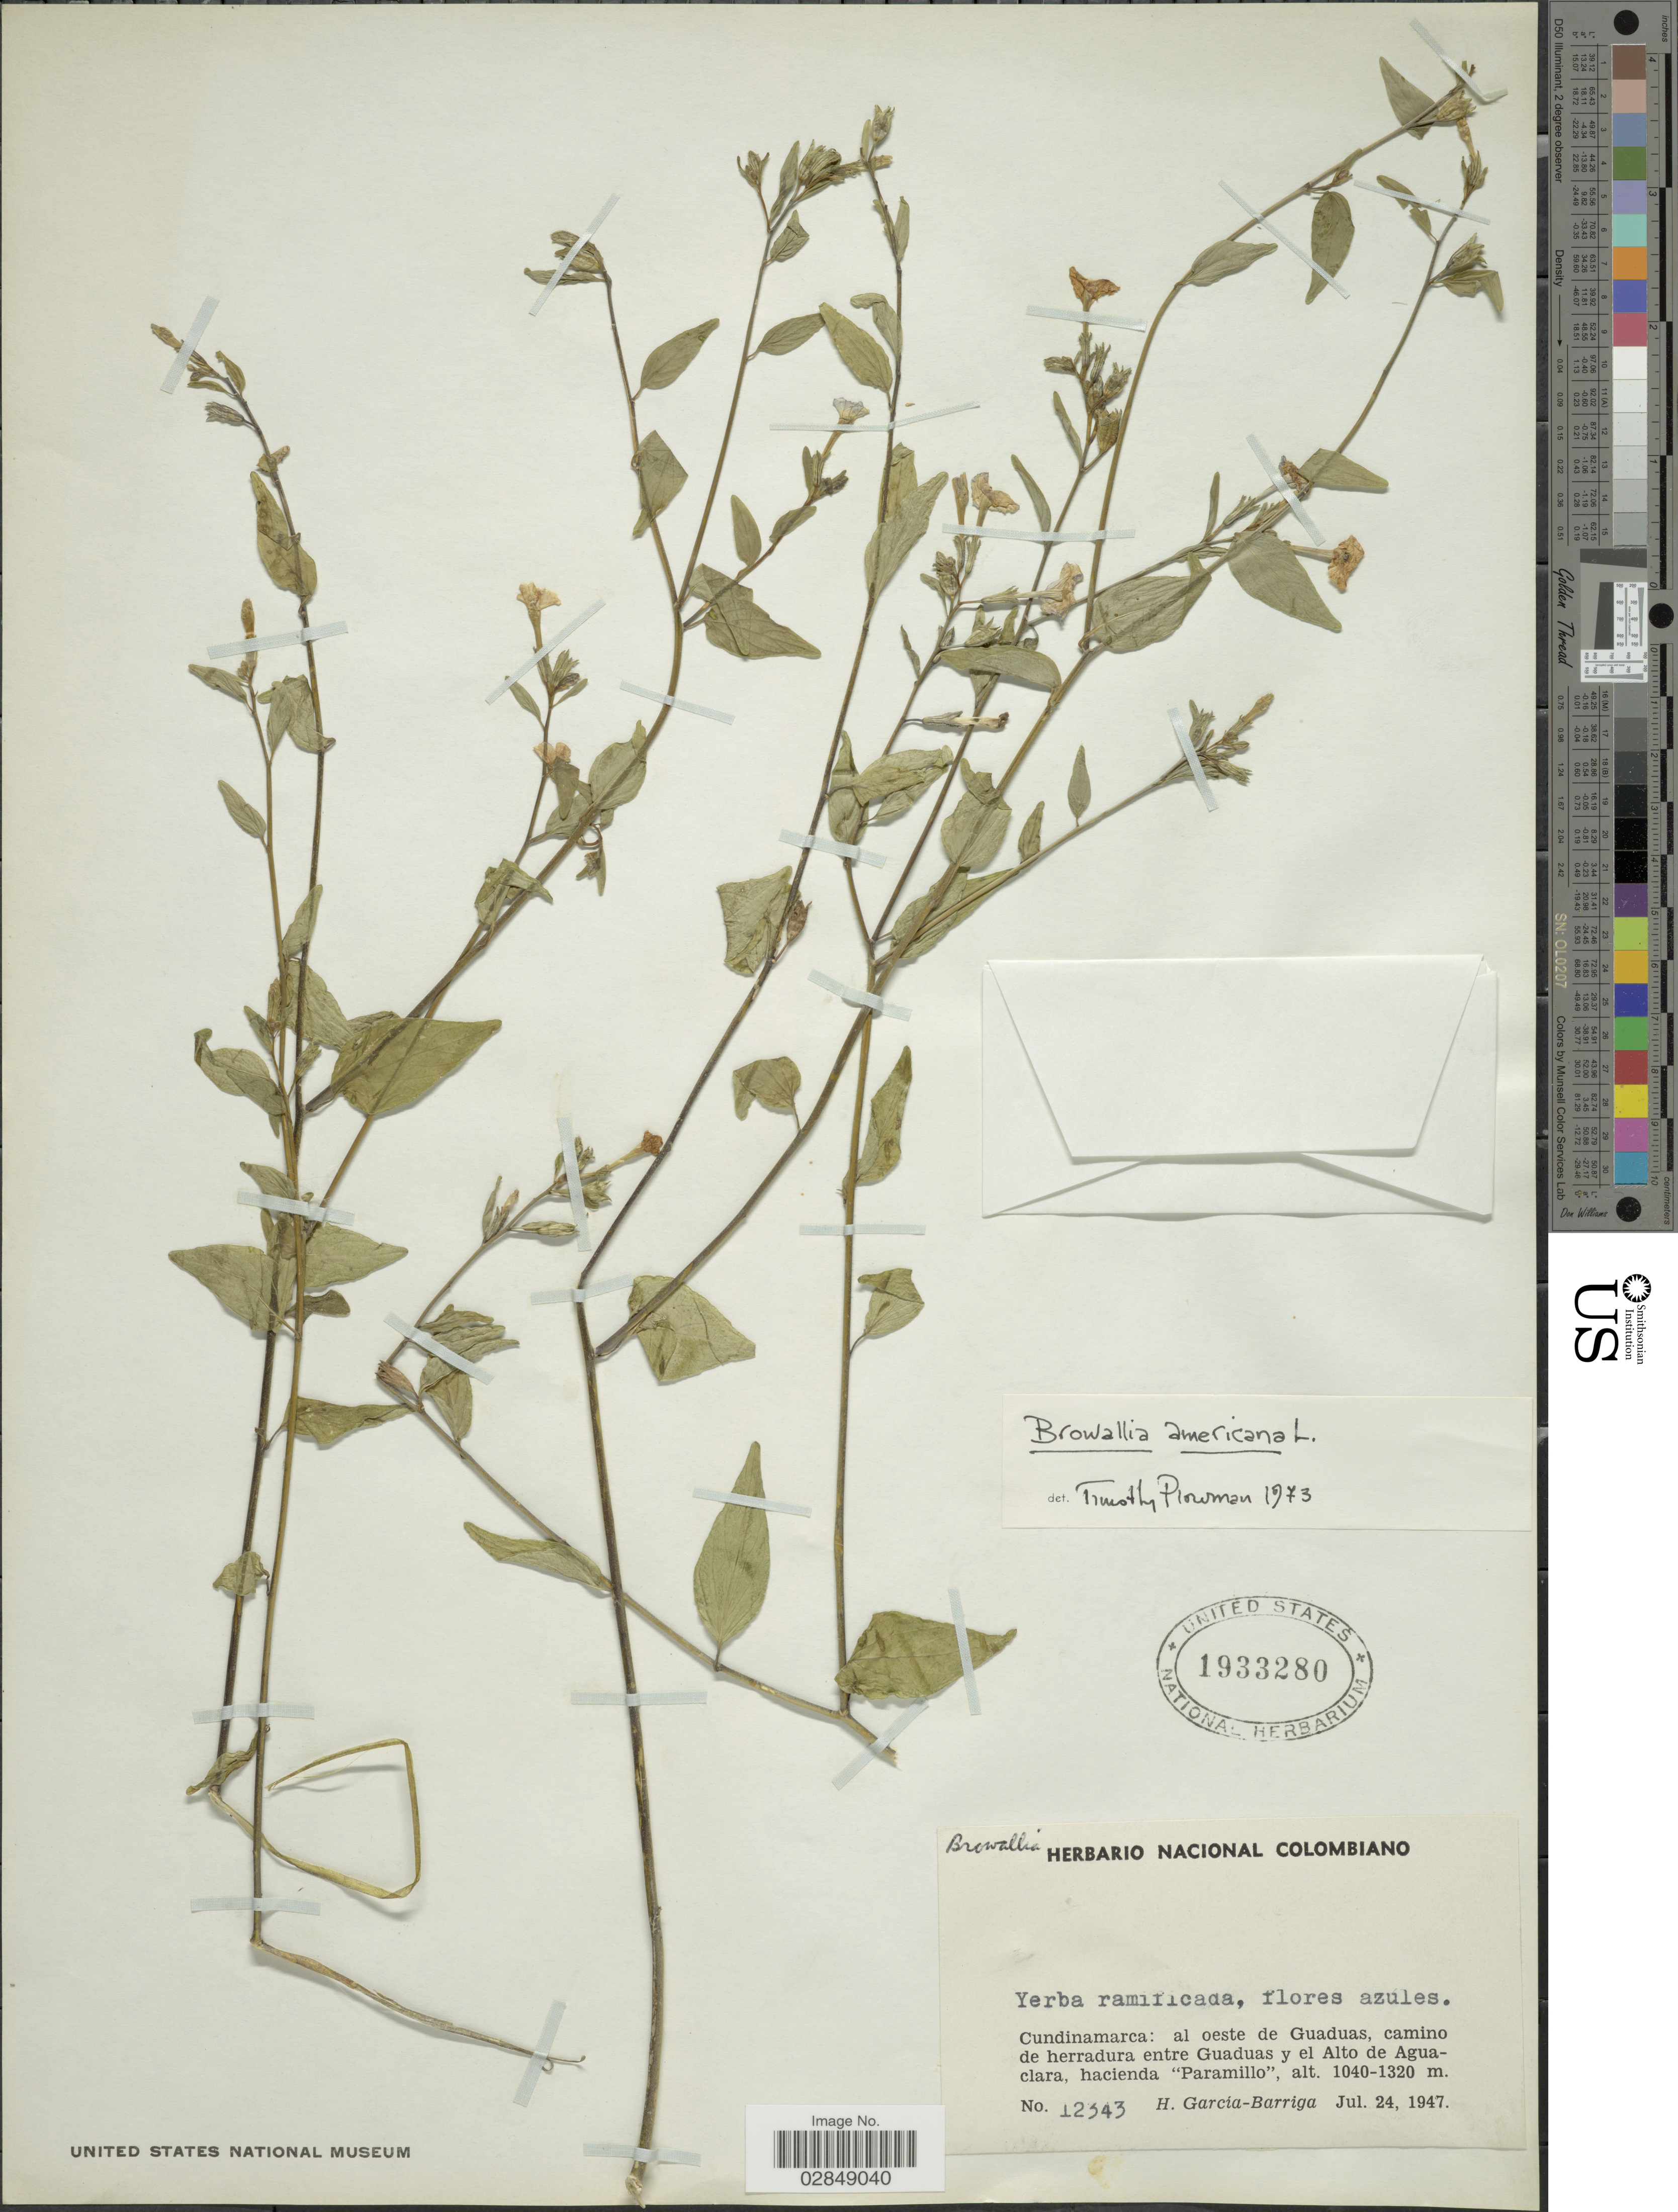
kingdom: Plantae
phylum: Tracheophyta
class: Magnoliopsida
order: Solanales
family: Solanaceae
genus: Browallia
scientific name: Browallia americana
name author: L.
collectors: H. García Barriga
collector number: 12343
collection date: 1947-07-24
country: Colombia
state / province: Cundinamarca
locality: Al oeste de Guaduas, camino de herradura entre Guaduas y el Alto de Aguaclara, hacienda "Paramillo".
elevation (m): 1040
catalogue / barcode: US 1933280